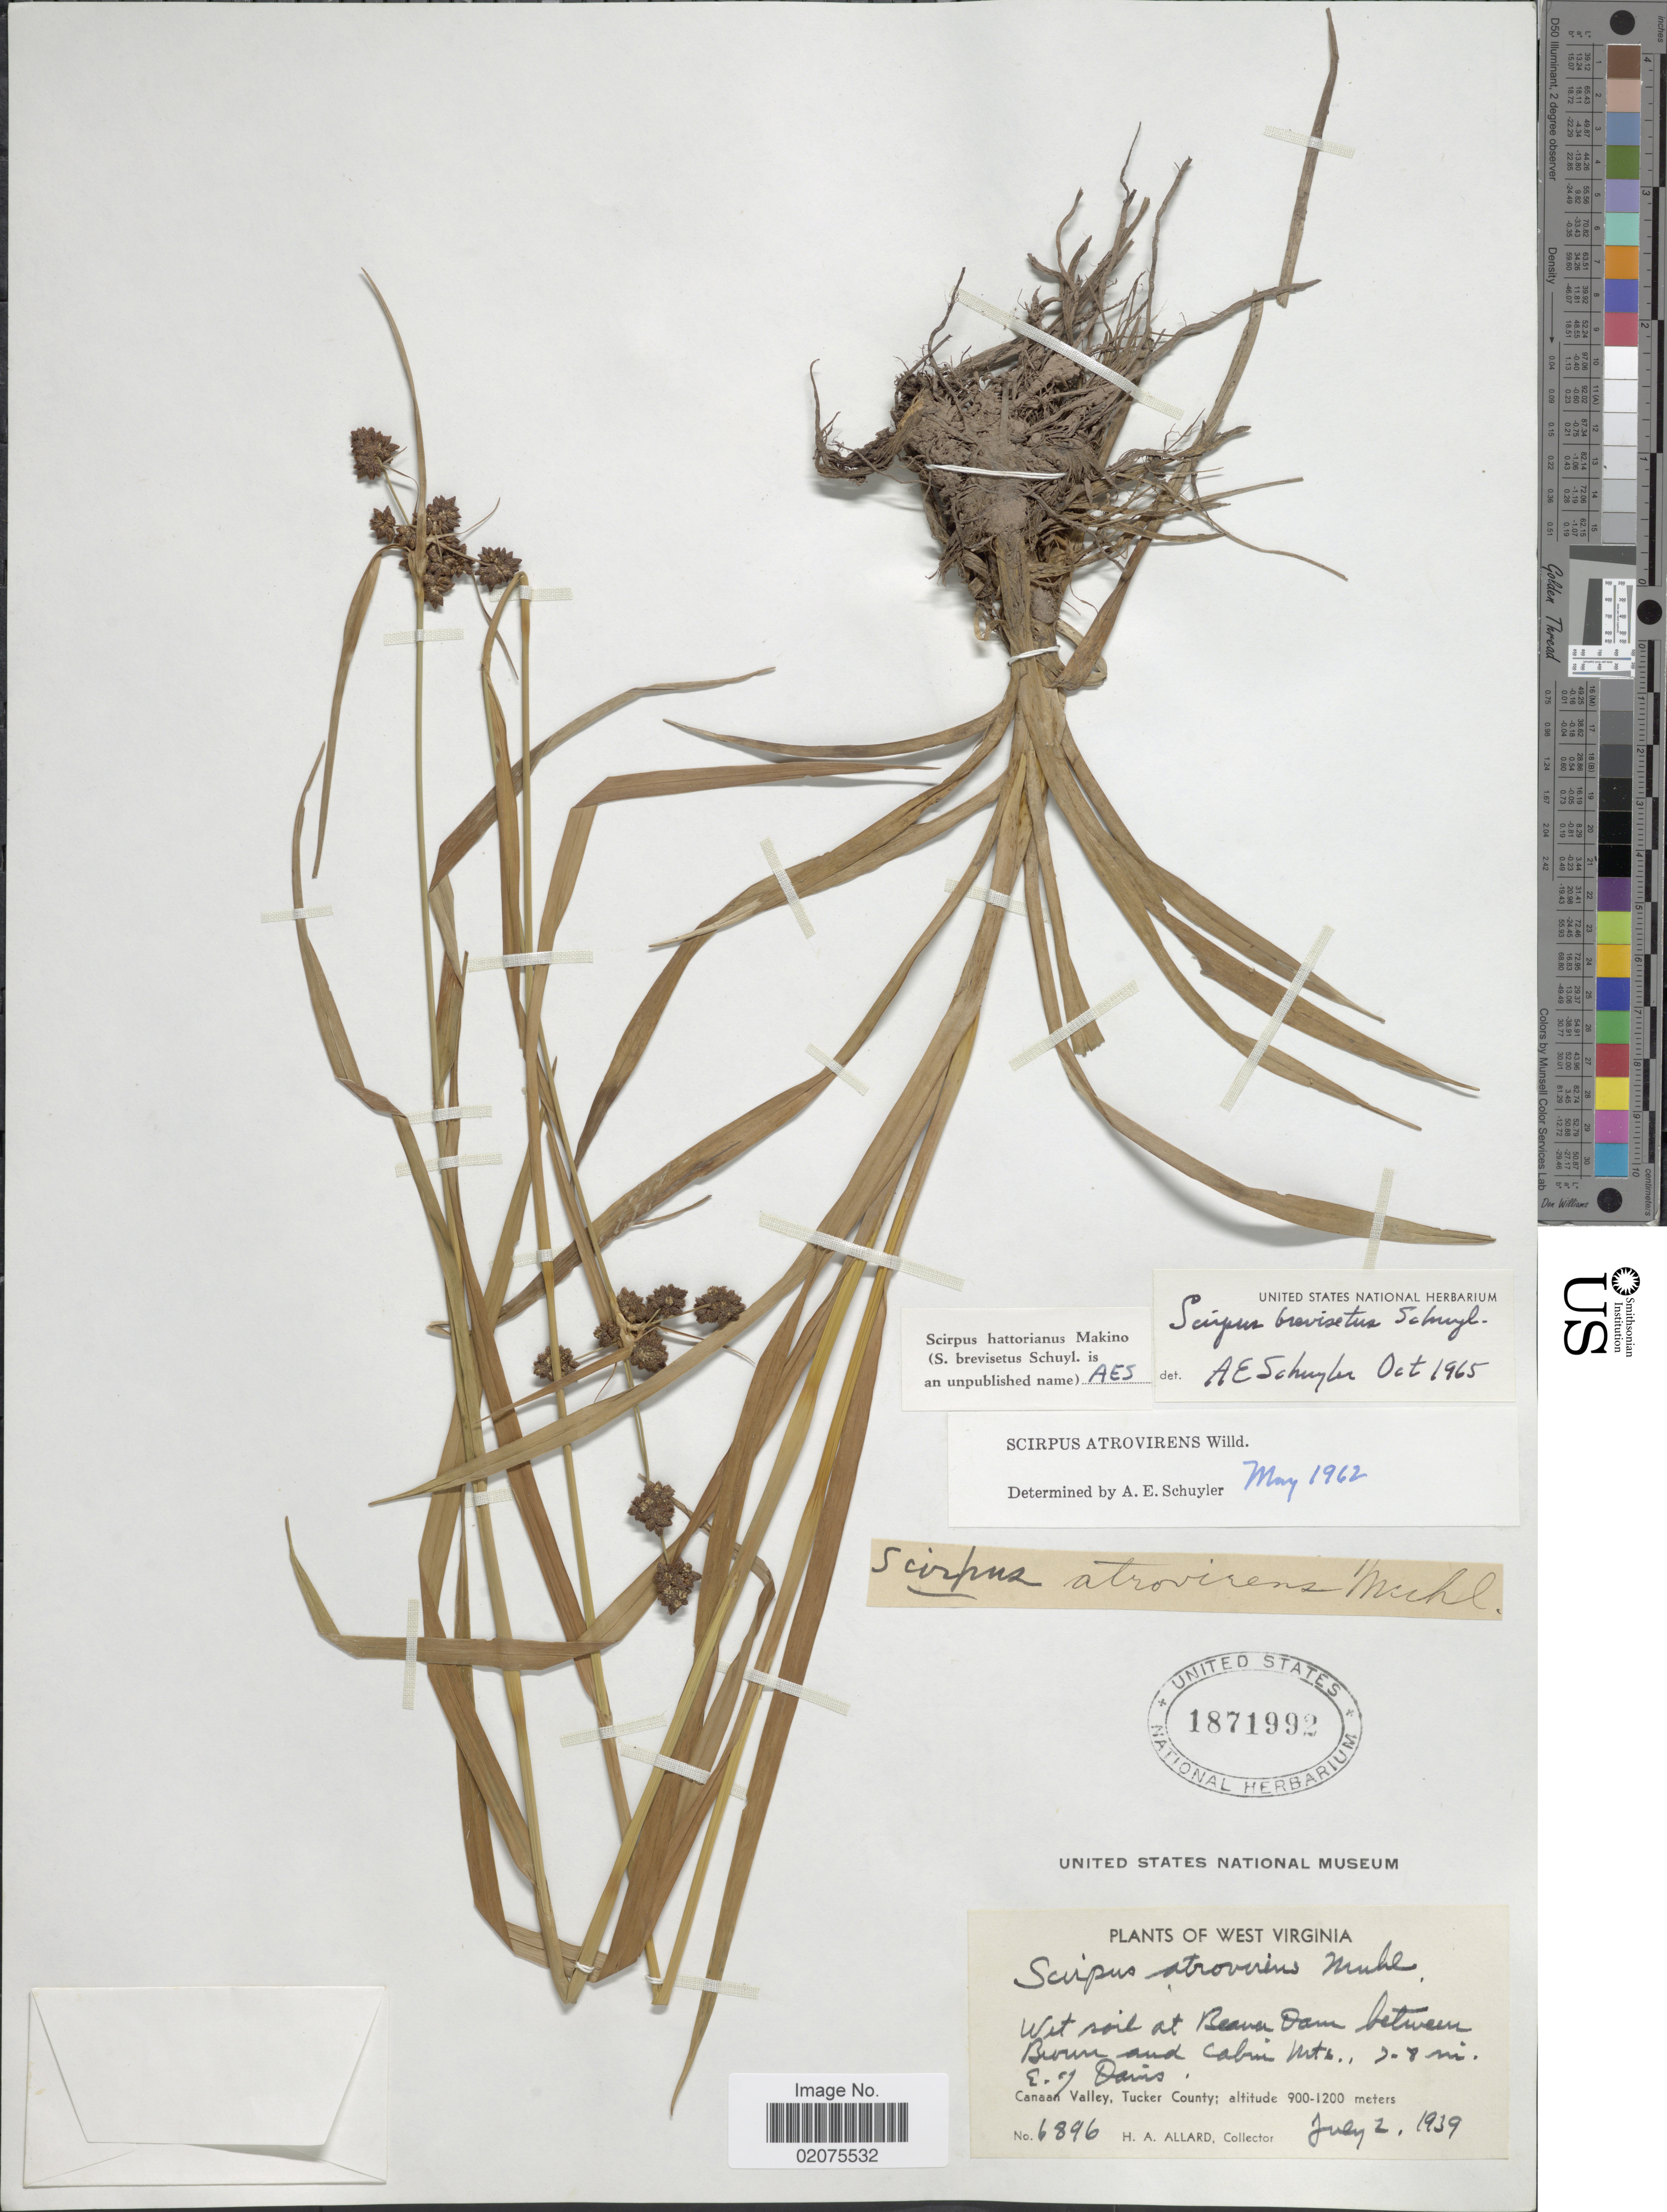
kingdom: Plantae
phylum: Tracheophyta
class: Liliopsida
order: Poales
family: Cyperaceae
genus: Scirpus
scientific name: Scirpus hattorianus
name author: Makino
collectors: H. A. Allard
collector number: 6896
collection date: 1939-07-02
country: United States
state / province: West Virginia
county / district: Tucker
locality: Wet soil at Beaver Dam between Brown and Cabin Mts. 7-8 mi. E. of Davis, Canaan Valley, Tucker County.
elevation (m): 900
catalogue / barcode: US 1871992